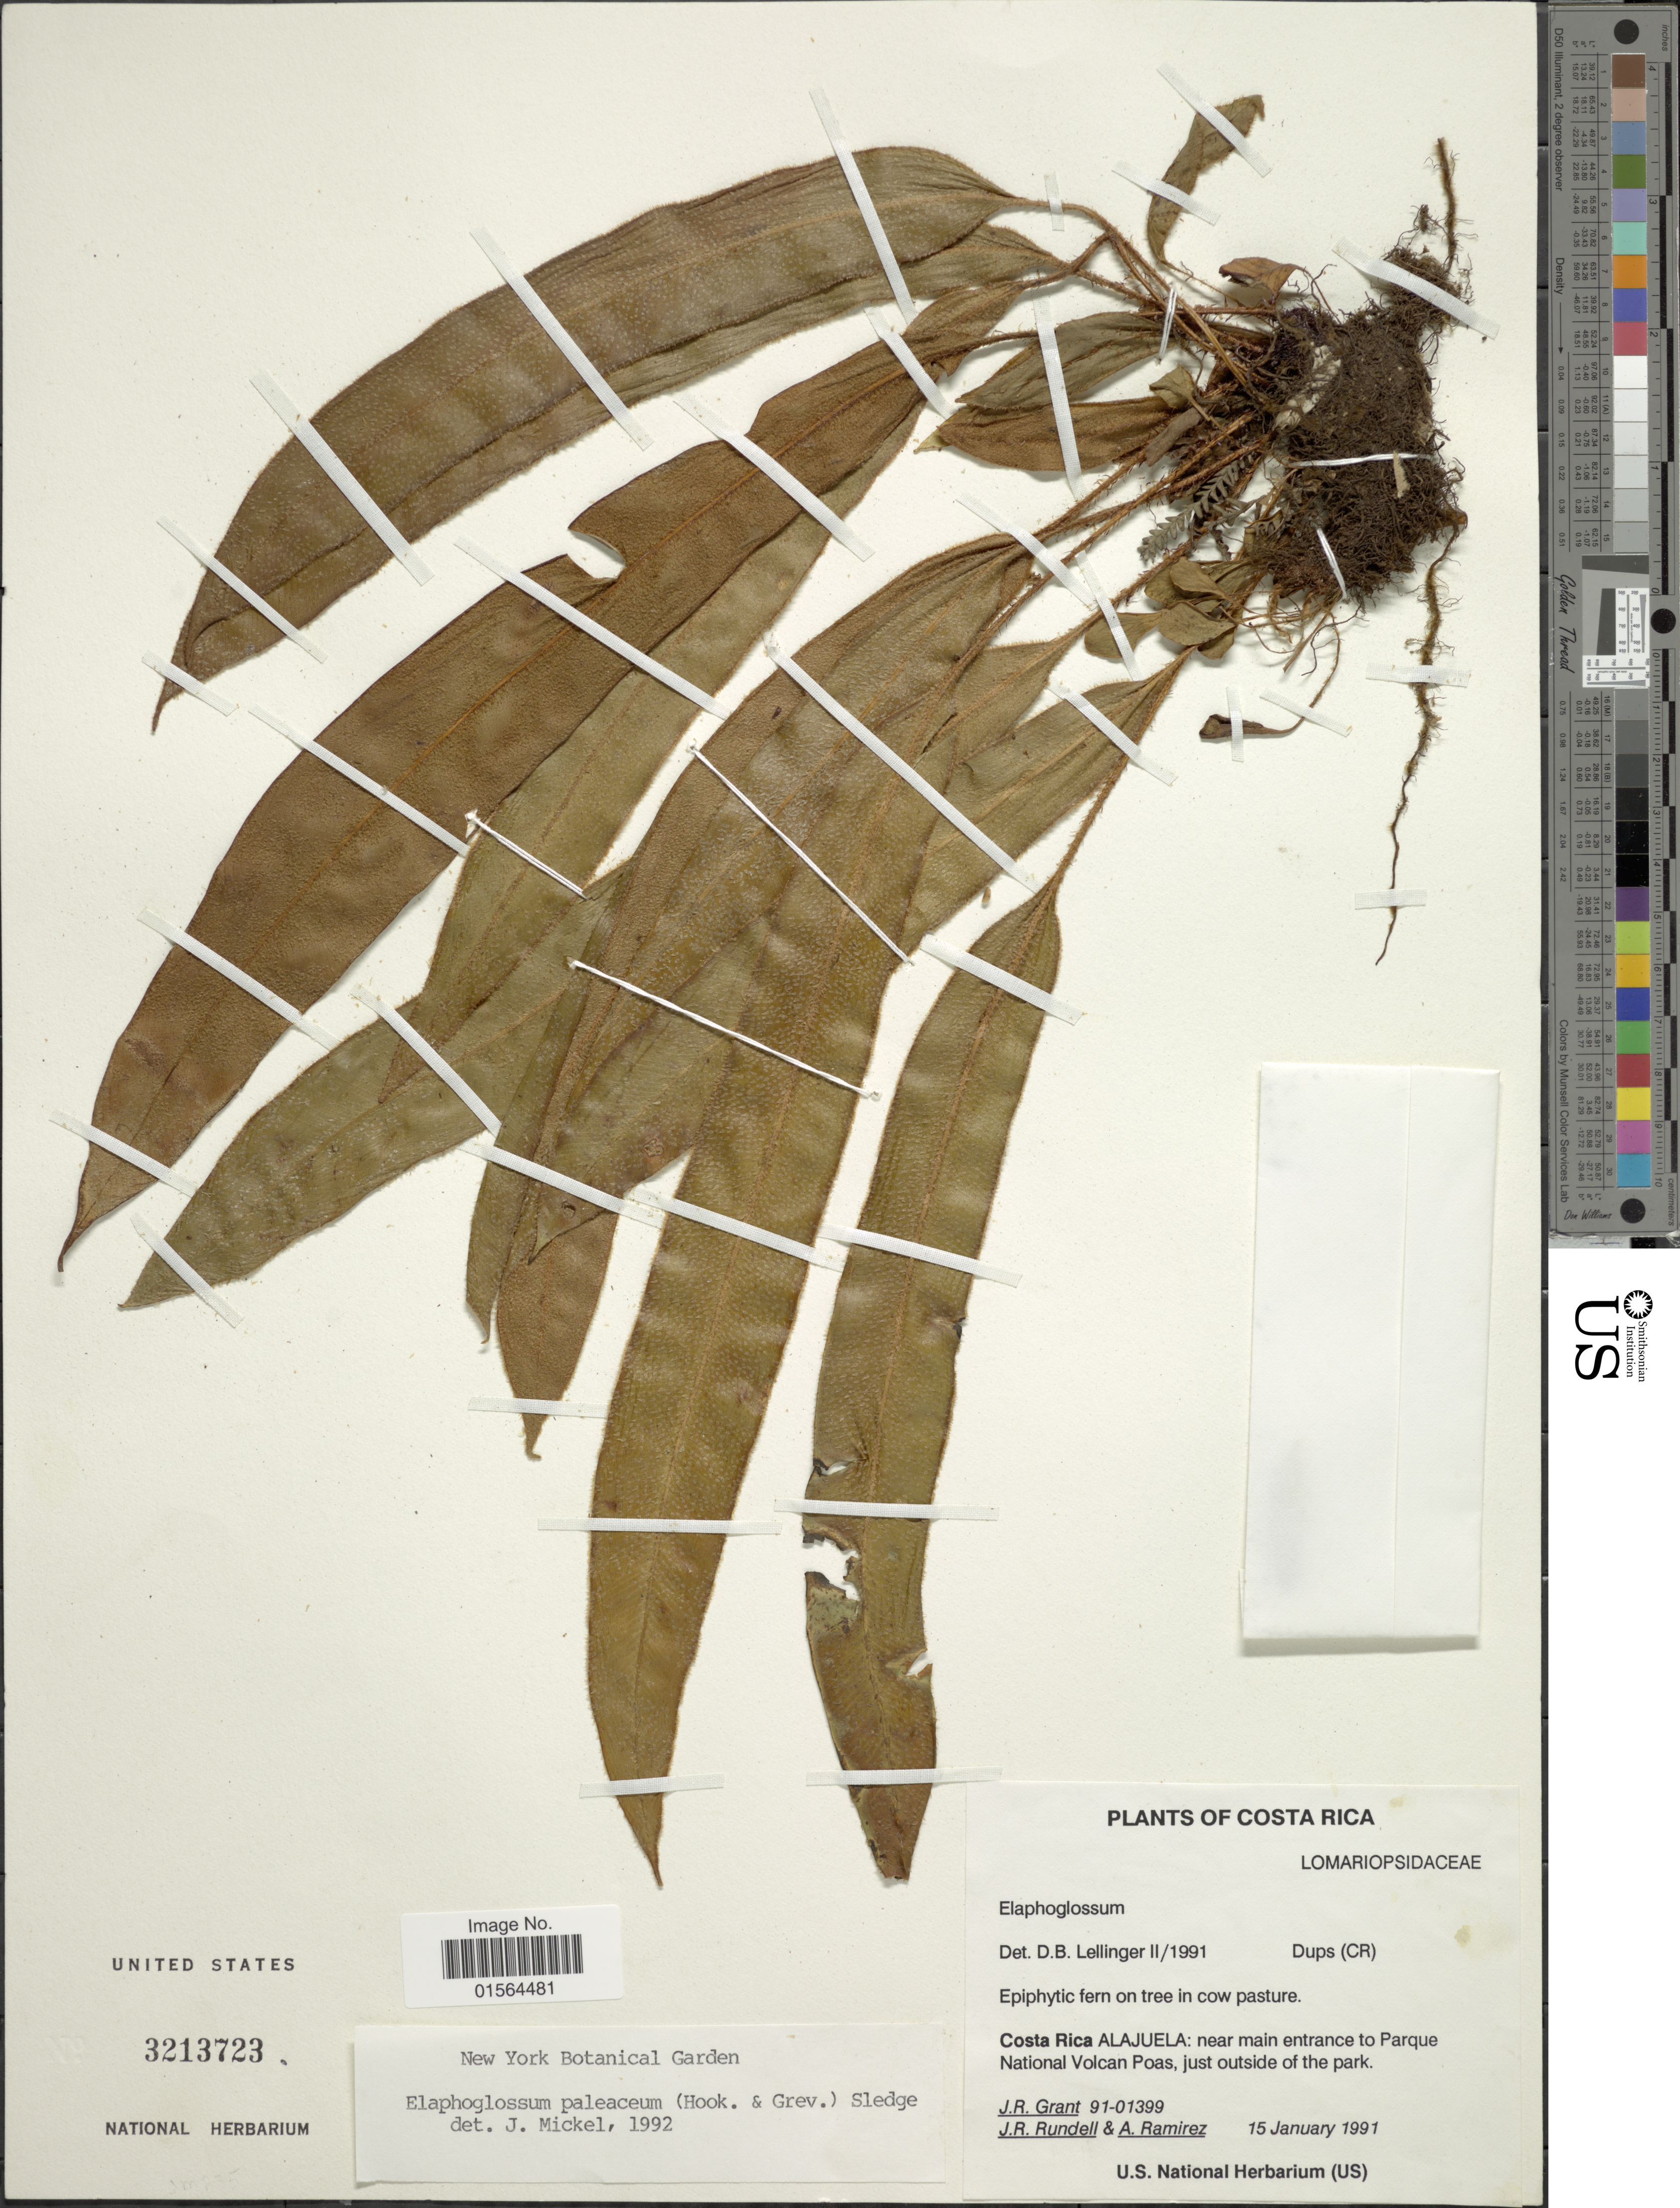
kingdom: Plantae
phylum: Tracheophyta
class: Polypodiopsida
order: Polypodiales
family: Dryopteridaceae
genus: Elaphoglossum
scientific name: Elaphoglossum paleaceum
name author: (Hook. & Grev.) Sledge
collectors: J. Grant, J. R. Rundell & A. Ramirez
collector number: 91-01399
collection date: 1991-01-15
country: Costa Rica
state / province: Alajuela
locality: Alajuela: near main entrance to Parque National Volcan Poas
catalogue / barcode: US 3213723